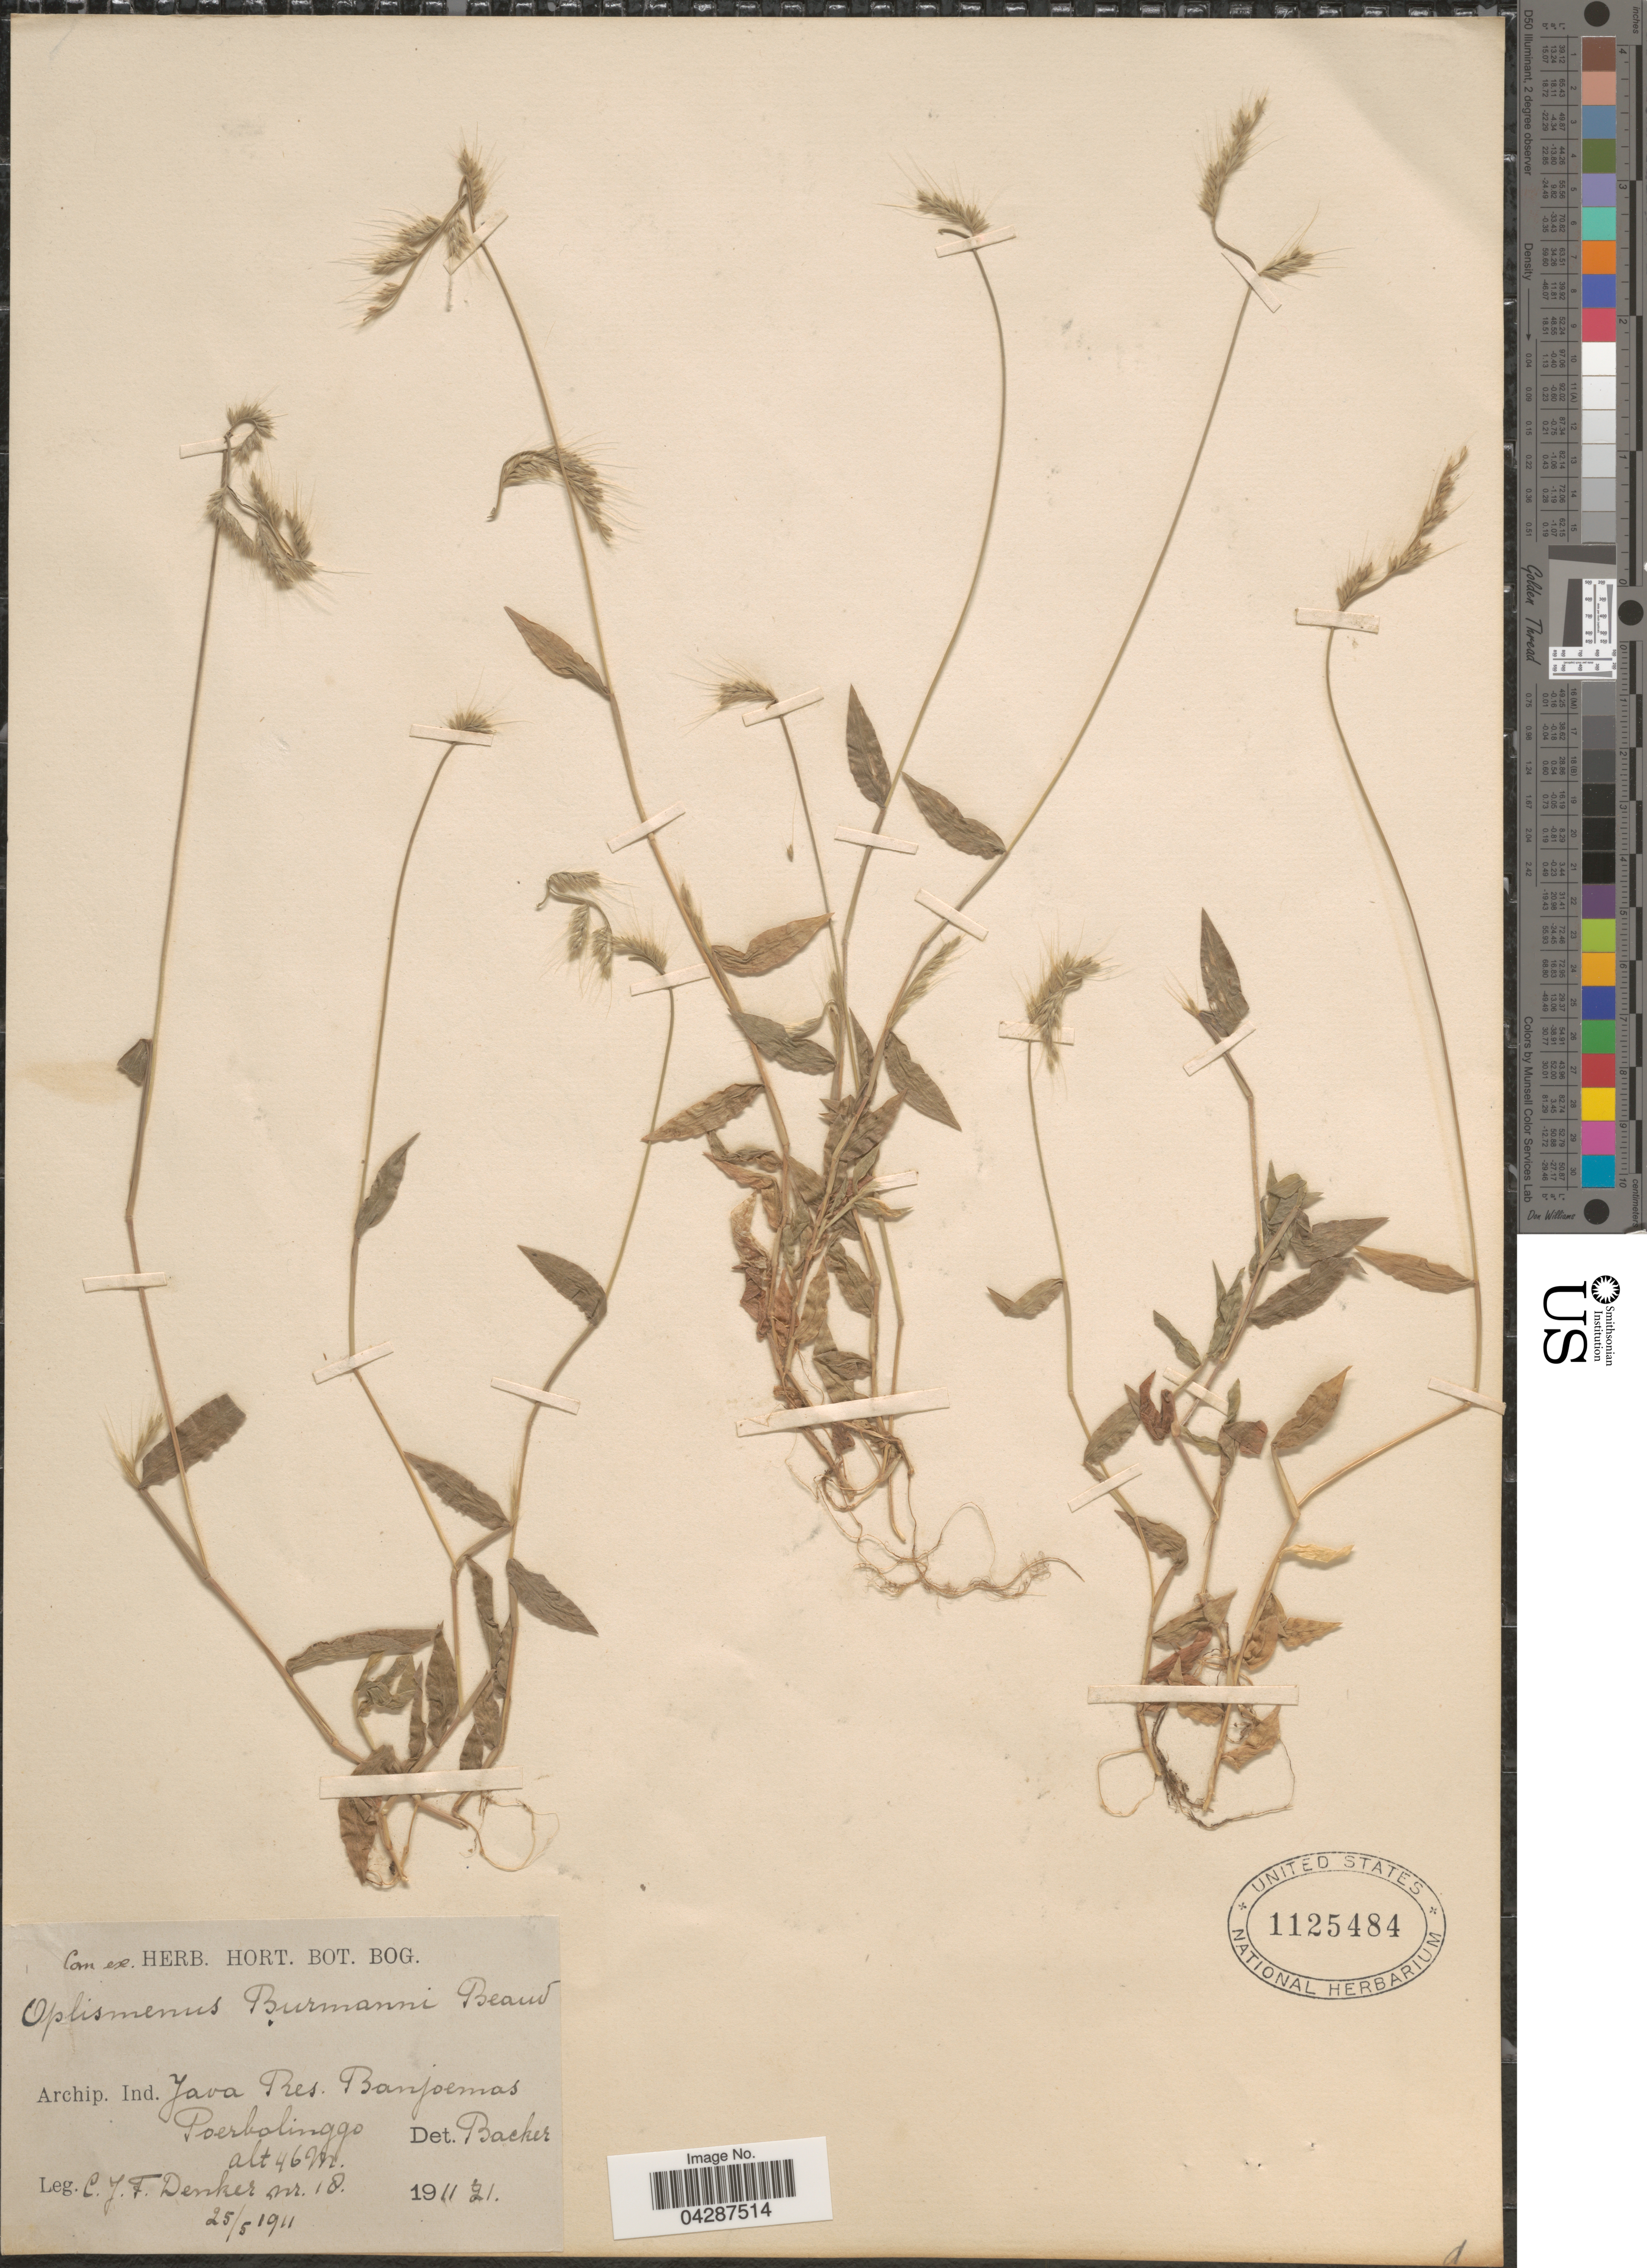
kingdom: Plantae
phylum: Tracheophyta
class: Liliopsida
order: Poales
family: Poaceae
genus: Oplismenus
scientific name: Oplismenus burmannii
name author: (Retz.) P. Beauv.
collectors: C. Denker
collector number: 18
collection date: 1911-05-25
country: Indonesia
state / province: Java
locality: Archipel. Ind. Res. Banjoemas Poerbolinggo.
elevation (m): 46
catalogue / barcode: US 1125484